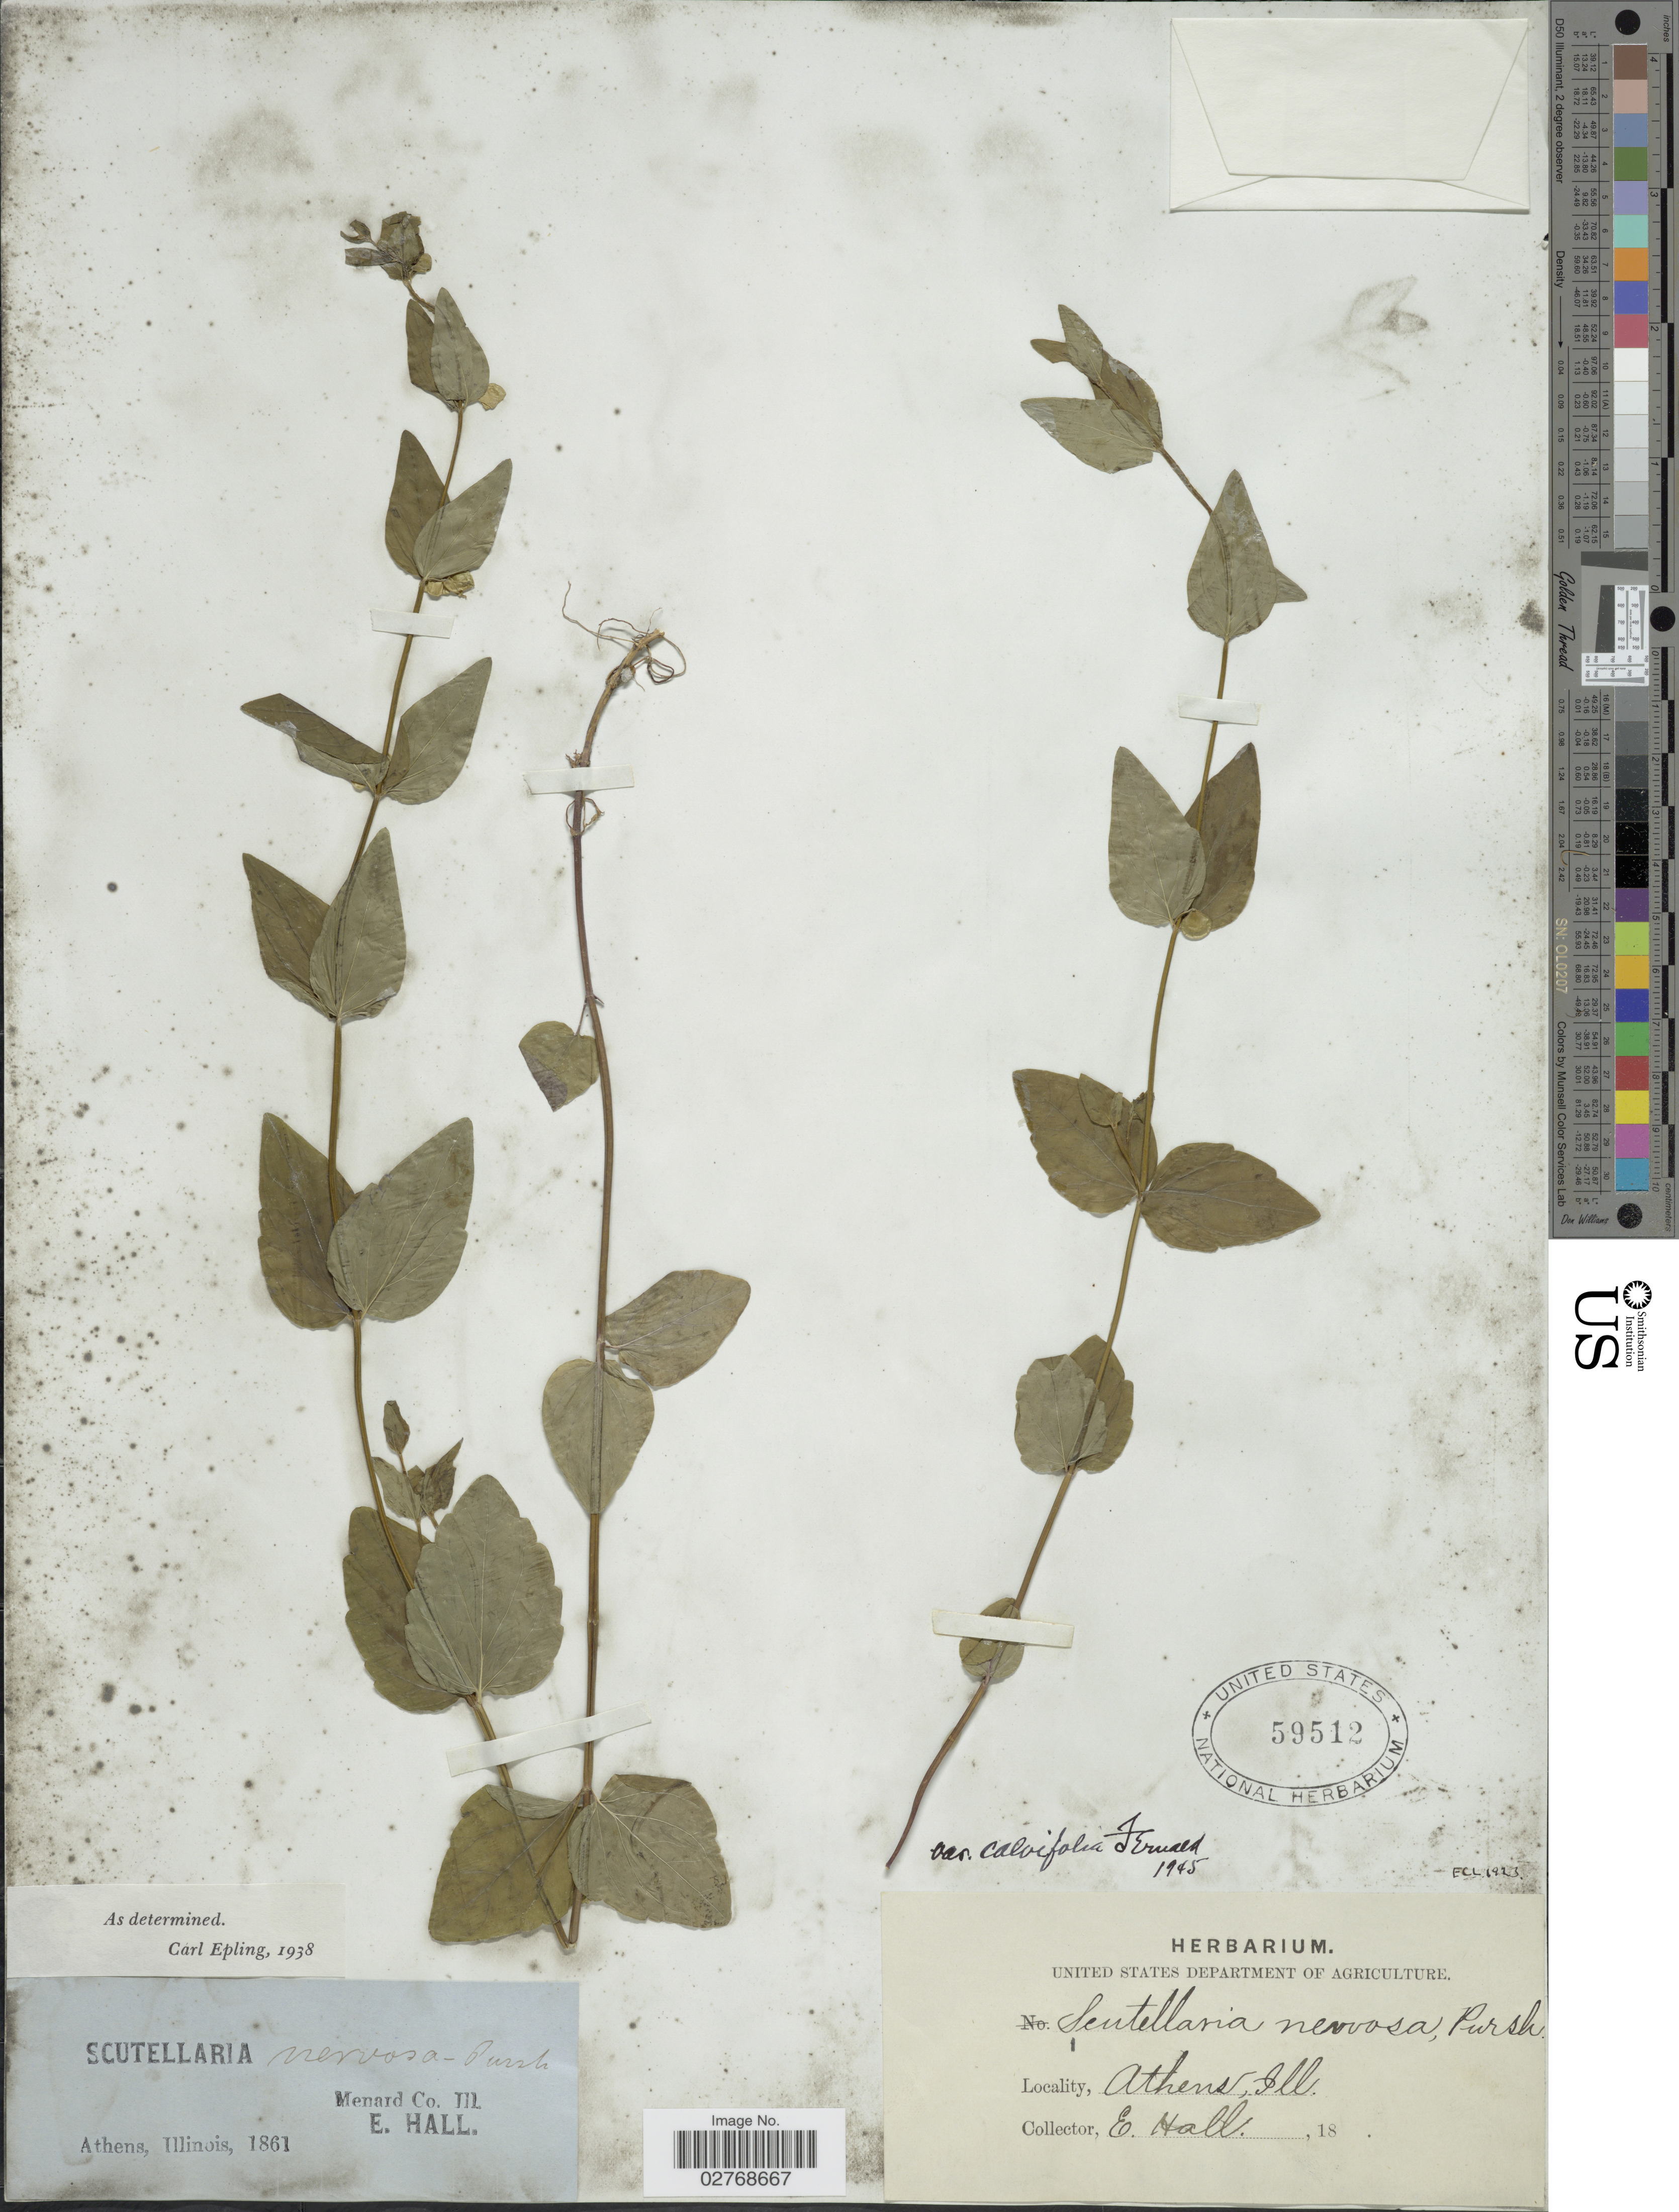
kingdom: Plantae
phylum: Tracheophyta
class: Magnoliopsida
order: Lamiales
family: Lamiaceae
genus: Scutellaria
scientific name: Scutellaria nervosa var. calvifolia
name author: Fernald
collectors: E. Hall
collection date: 1861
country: United States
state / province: Illinois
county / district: Menard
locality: Athens.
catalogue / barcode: US 59512